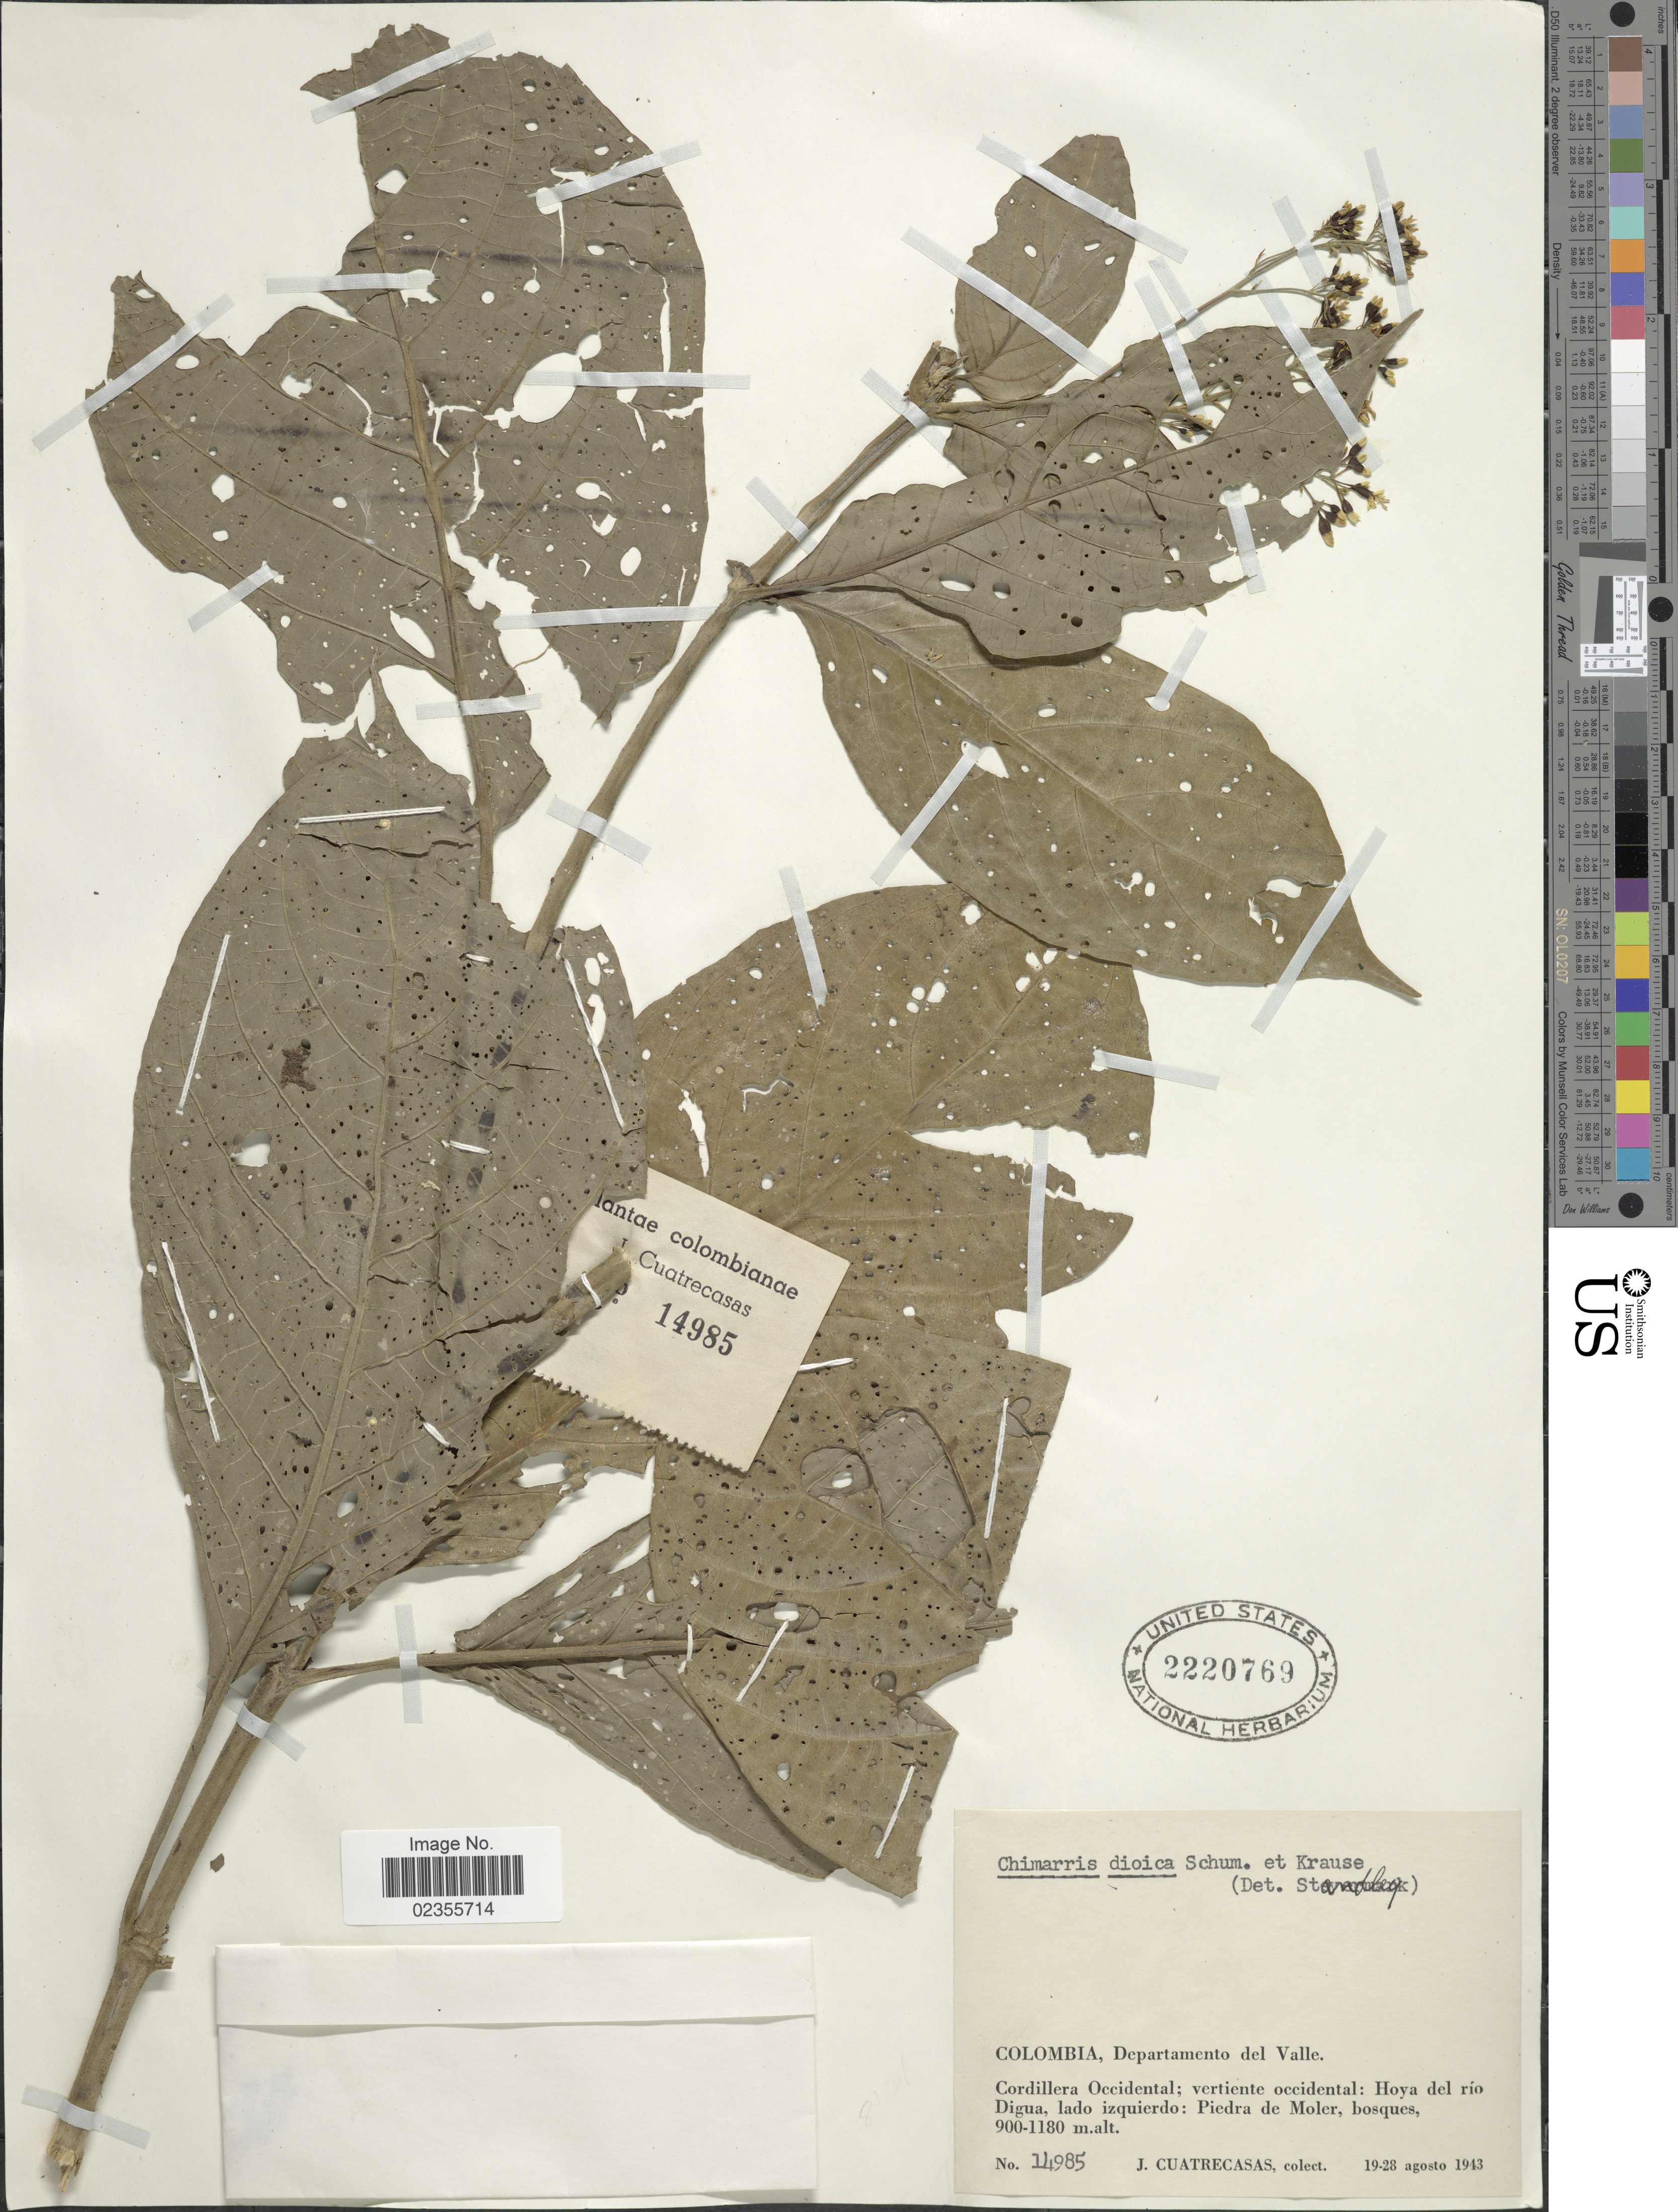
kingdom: Plantae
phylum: Tracheophyta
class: Magnoliopsida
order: Gentianales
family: Rubiaceae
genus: Dioicodendron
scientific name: Dioicodendron dioicum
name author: (K. Schum. & Krause) Steyerm.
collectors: J. Cuatrecasas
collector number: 14985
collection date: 1943-08-19/1943-08-28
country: Colombia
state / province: Valle del Cauca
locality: Departamento del Valle, Cordillera Occidental; vertiente occidental: Hoya del rio Digua, lado izquierdo: Piedra de Moler.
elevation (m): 900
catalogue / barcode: US 2220769